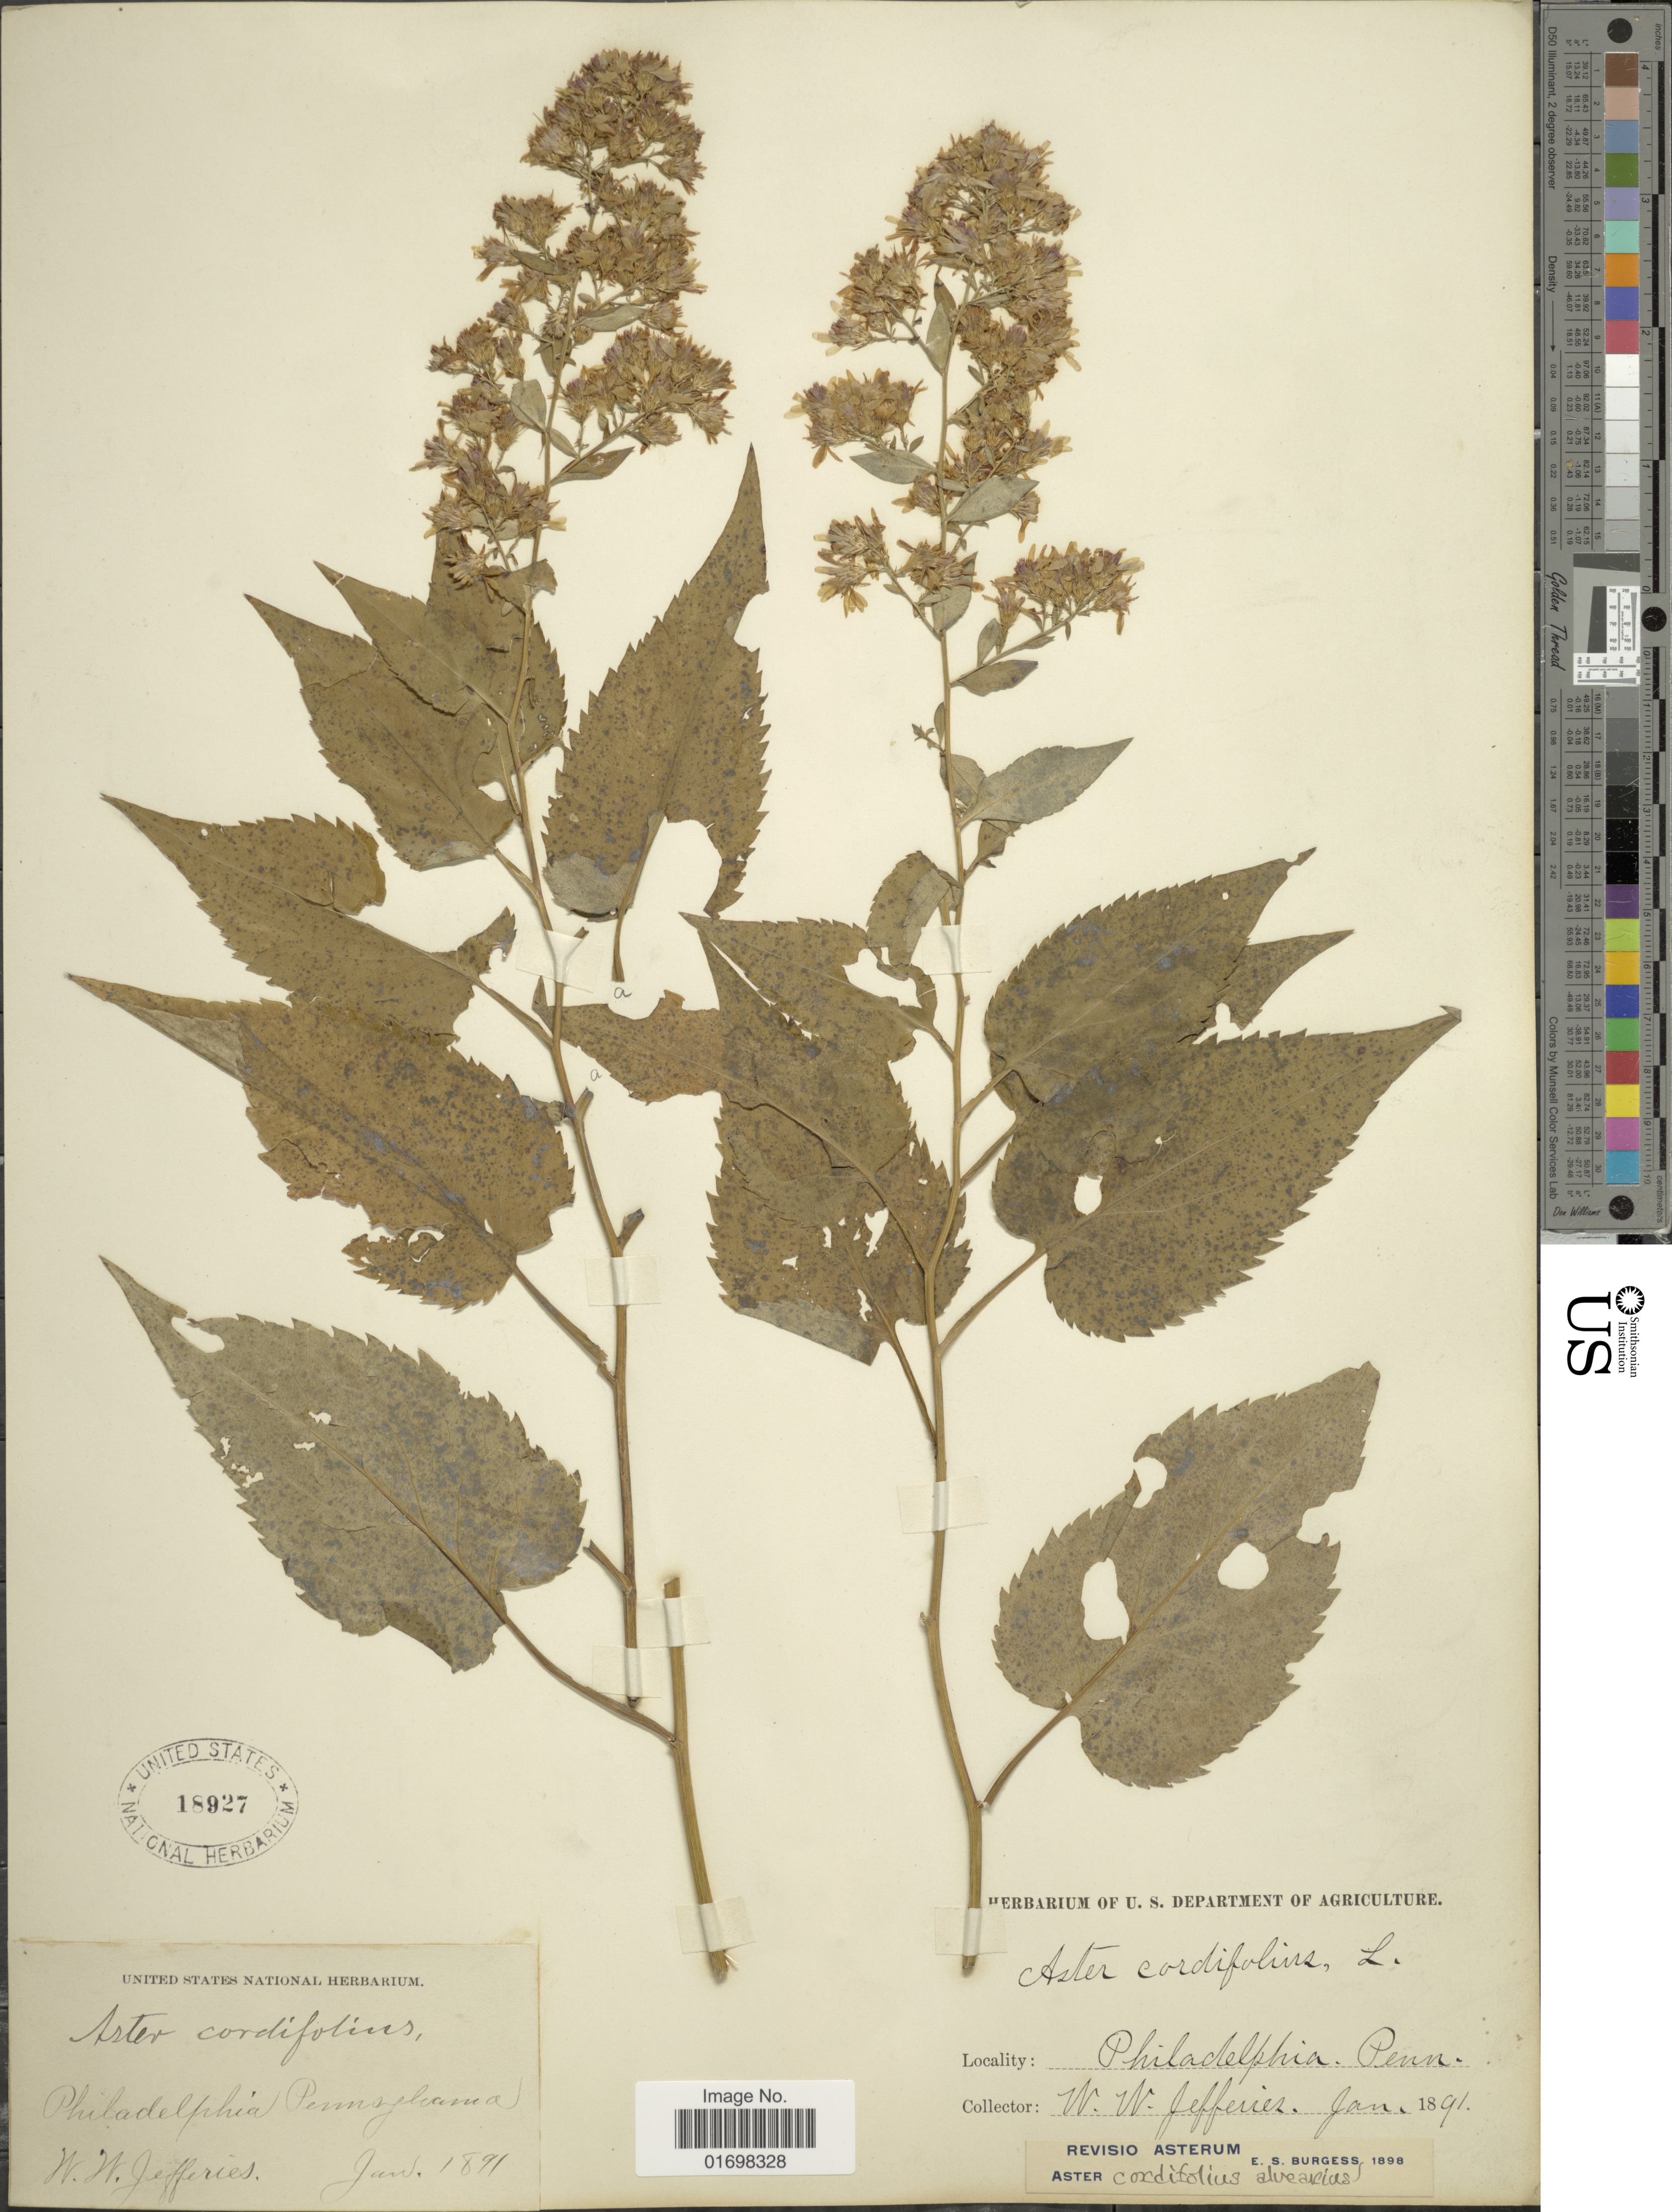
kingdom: Plantae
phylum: Tracheophyta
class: Magnoliopsida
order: Asterales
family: Asteraceae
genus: Symphyotrichum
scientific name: Symphyotrichum cordifolium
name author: (L.) G.L. Nesom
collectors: W. Jeffries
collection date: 1891-01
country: United States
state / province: Pennsylvania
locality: Philadelphia, Penn.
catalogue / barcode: US 18927